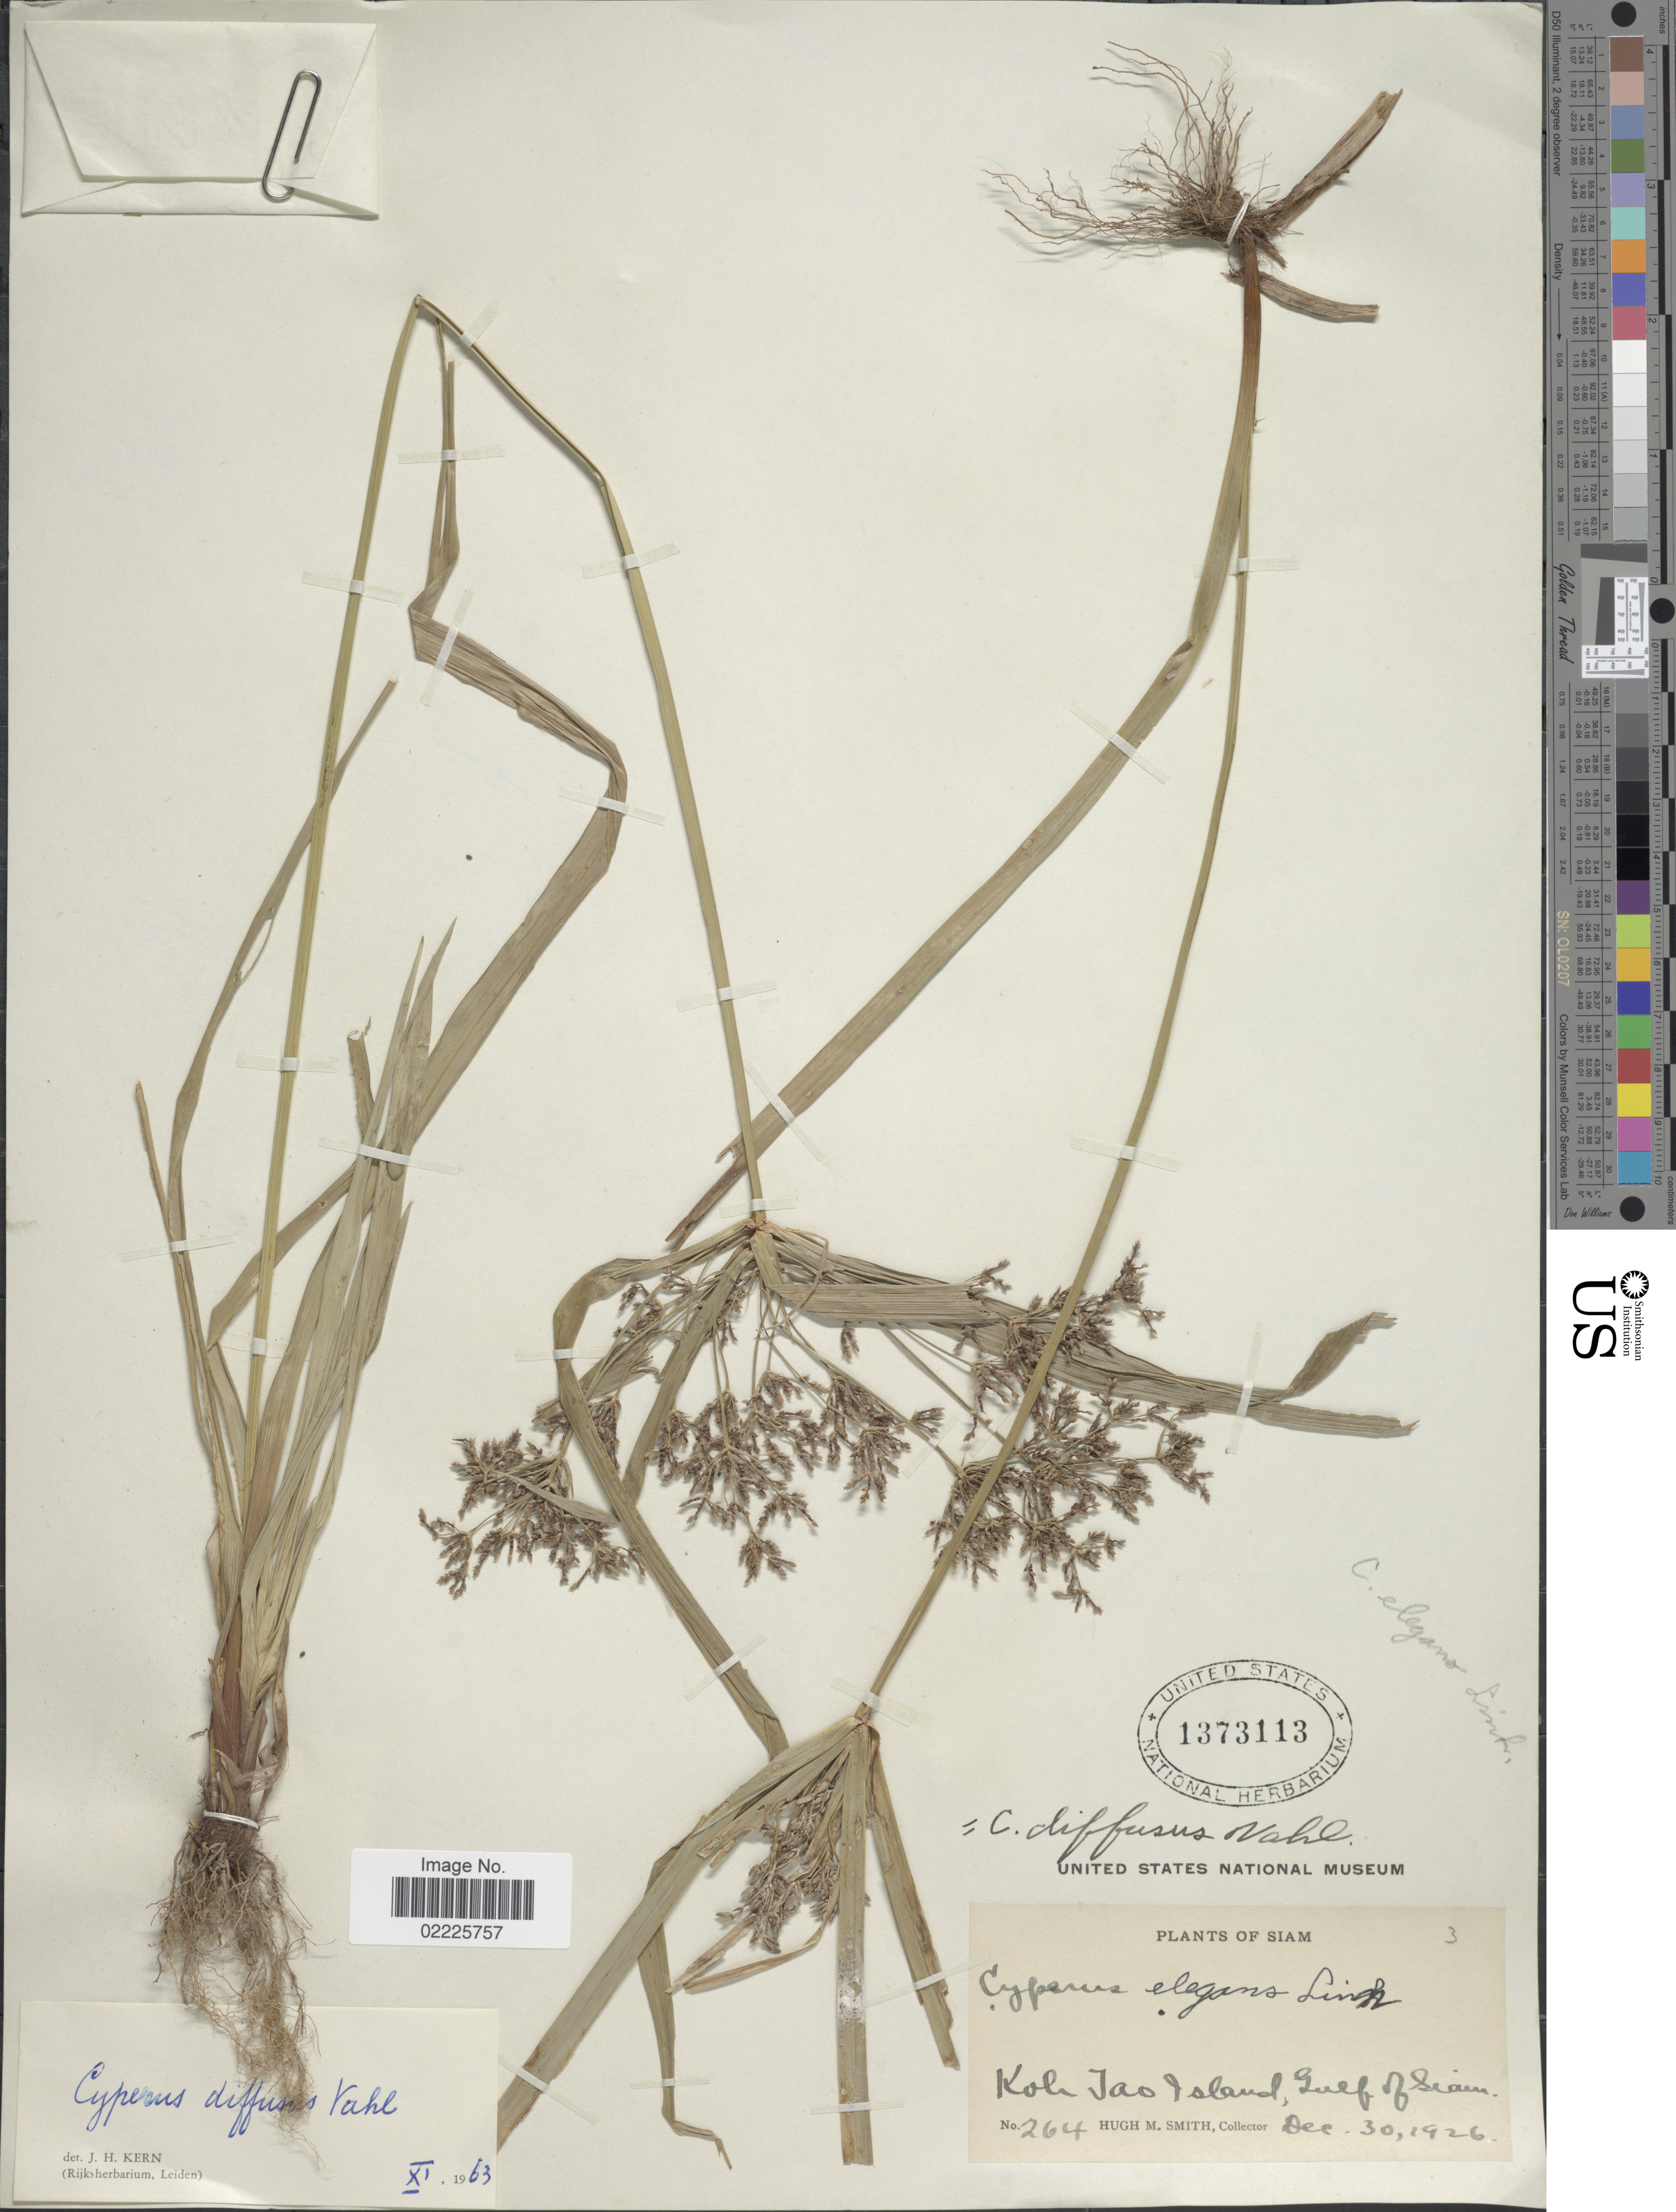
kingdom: Plantae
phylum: Tracheophyta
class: Liliopsida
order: Poales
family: Cyperaceae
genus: Cyperus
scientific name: Cyperus diffusus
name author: Vahl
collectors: H. M. Smith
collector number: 264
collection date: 1926-12-30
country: Thailand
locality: Siam, Kok Jao Island, Gulf of Siam.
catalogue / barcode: US 1373113